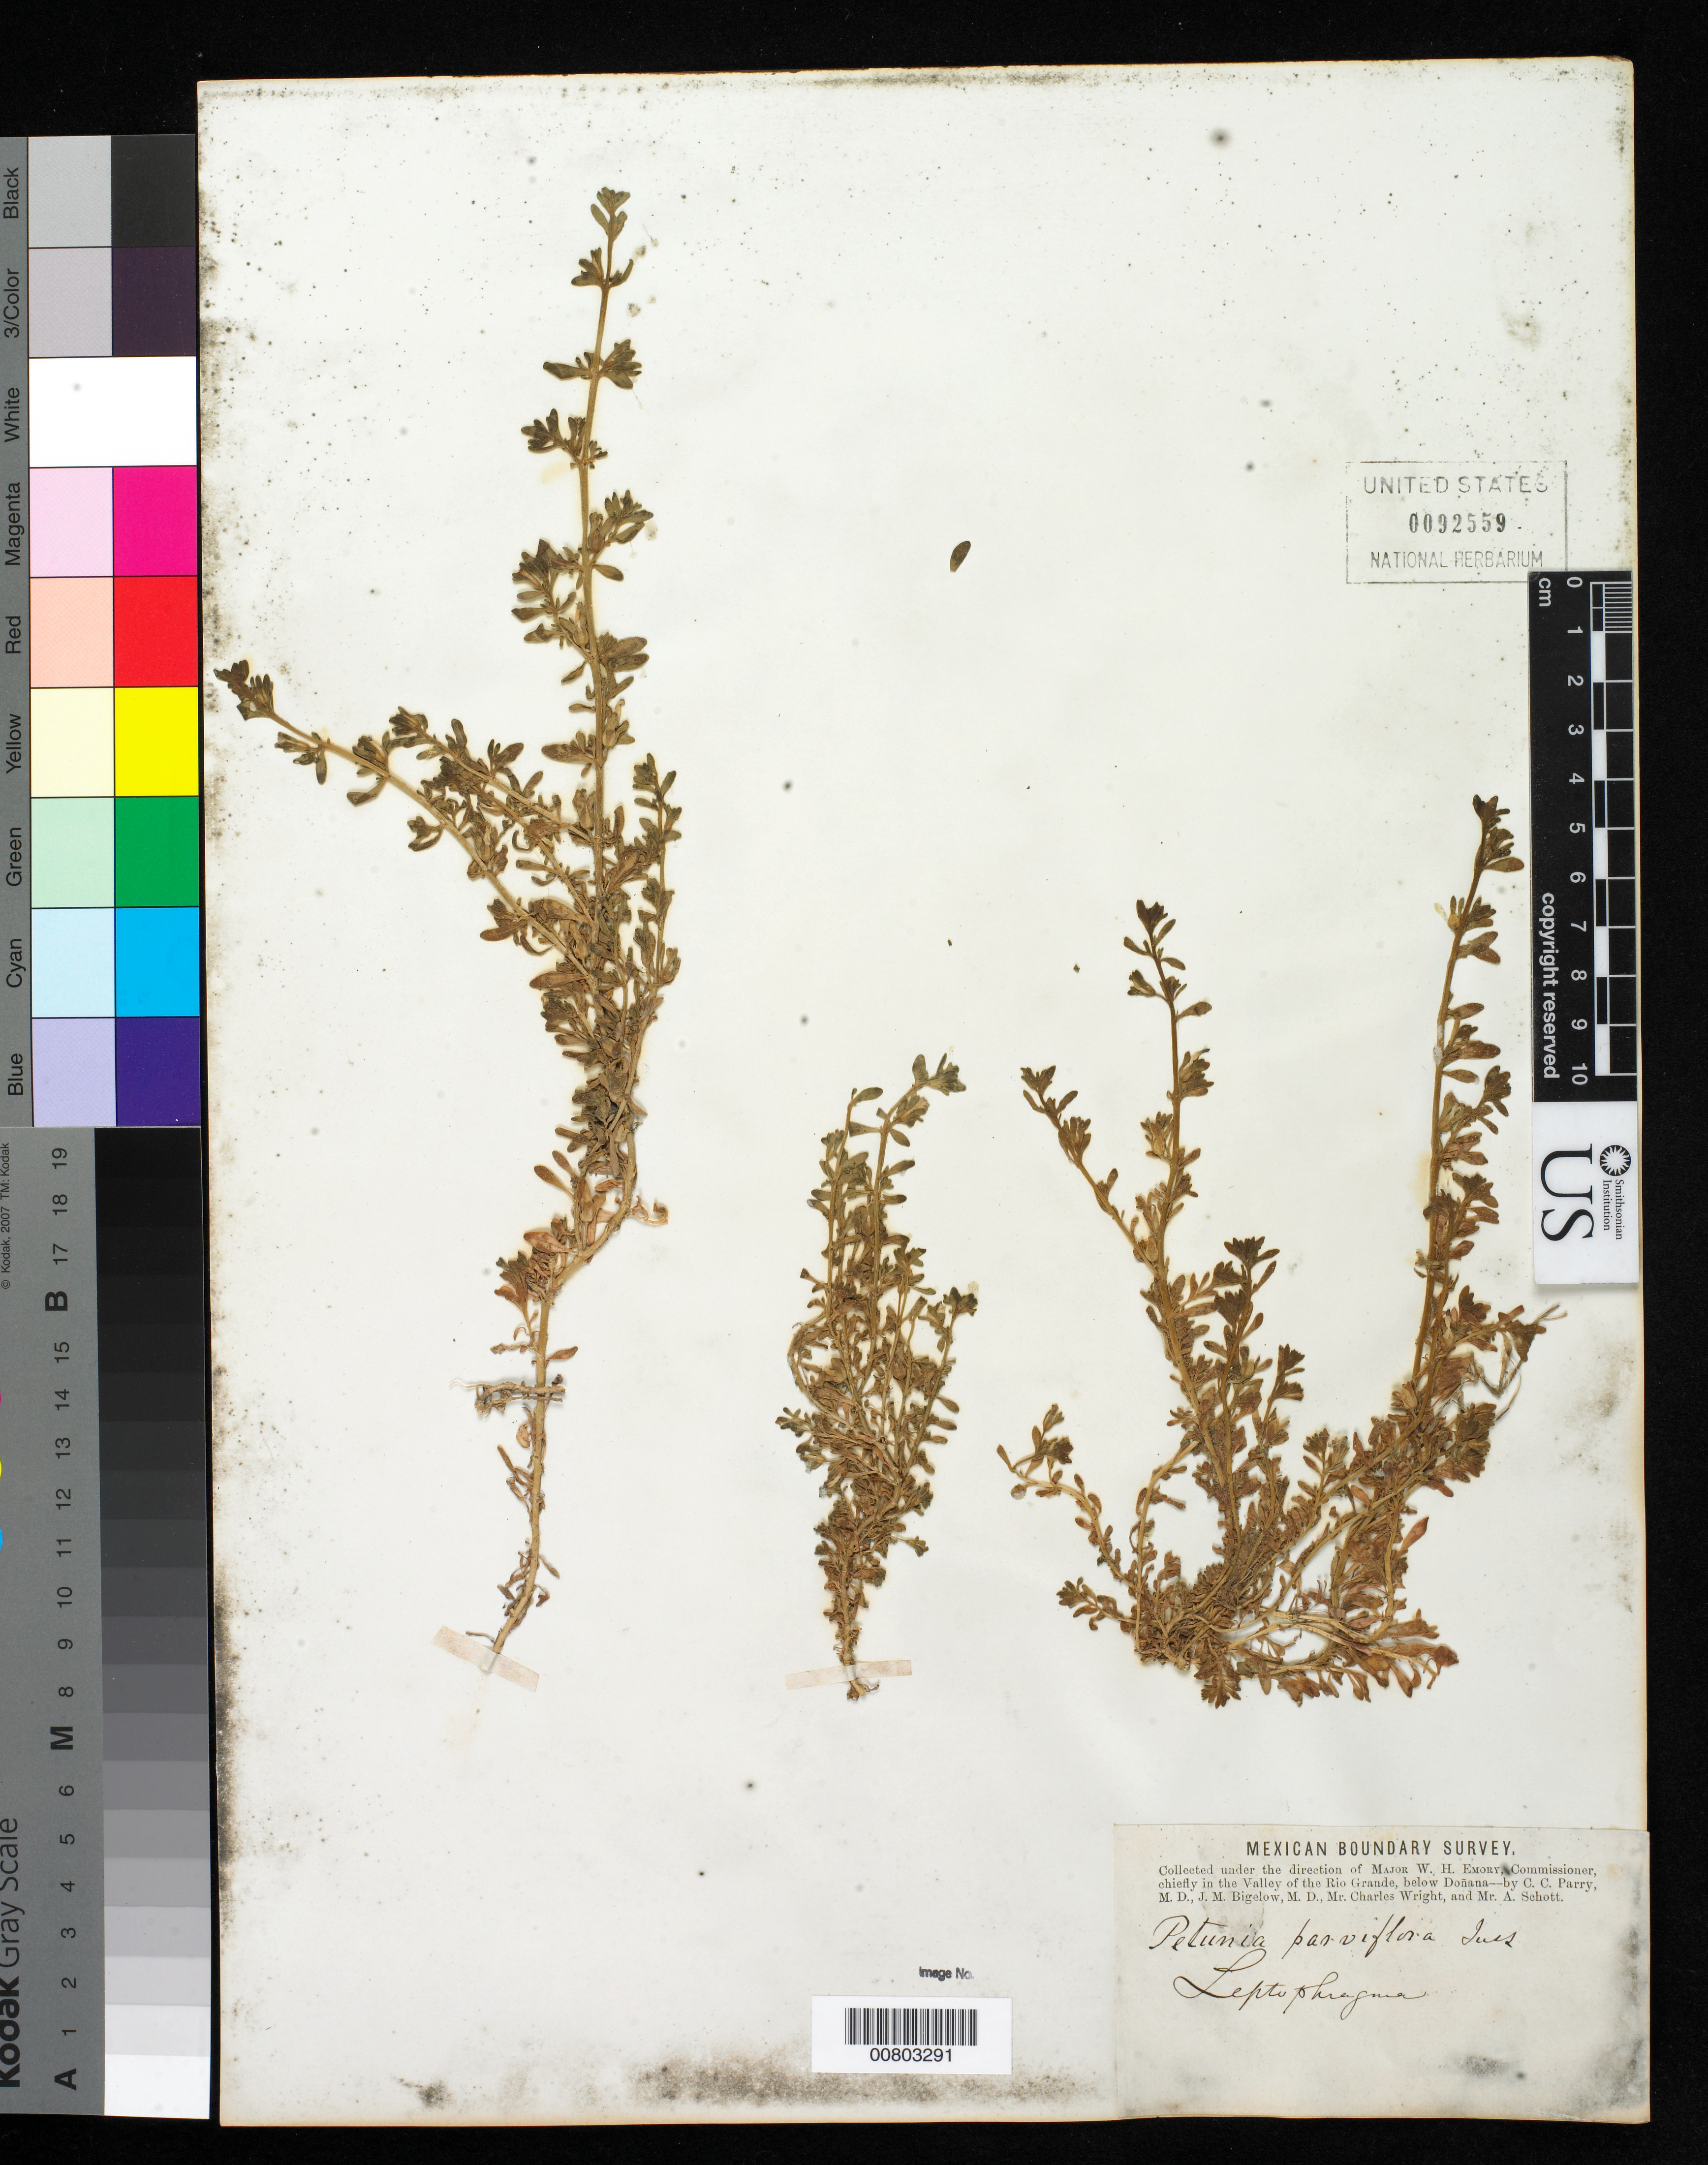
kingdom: Plantae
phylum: Tracheophyta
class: Magnoliopsida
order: Solanales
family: Solanaceae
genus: Petunia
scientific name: Petunia parviflora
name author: Juss.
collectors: C. C. Parry, J. M. Bigelow, C. Wright & A. C. V. Schott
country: United States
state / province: New Mexico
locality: Valley of the Rio Grande, below Doñana, New Mexico.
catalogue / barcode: US 92559